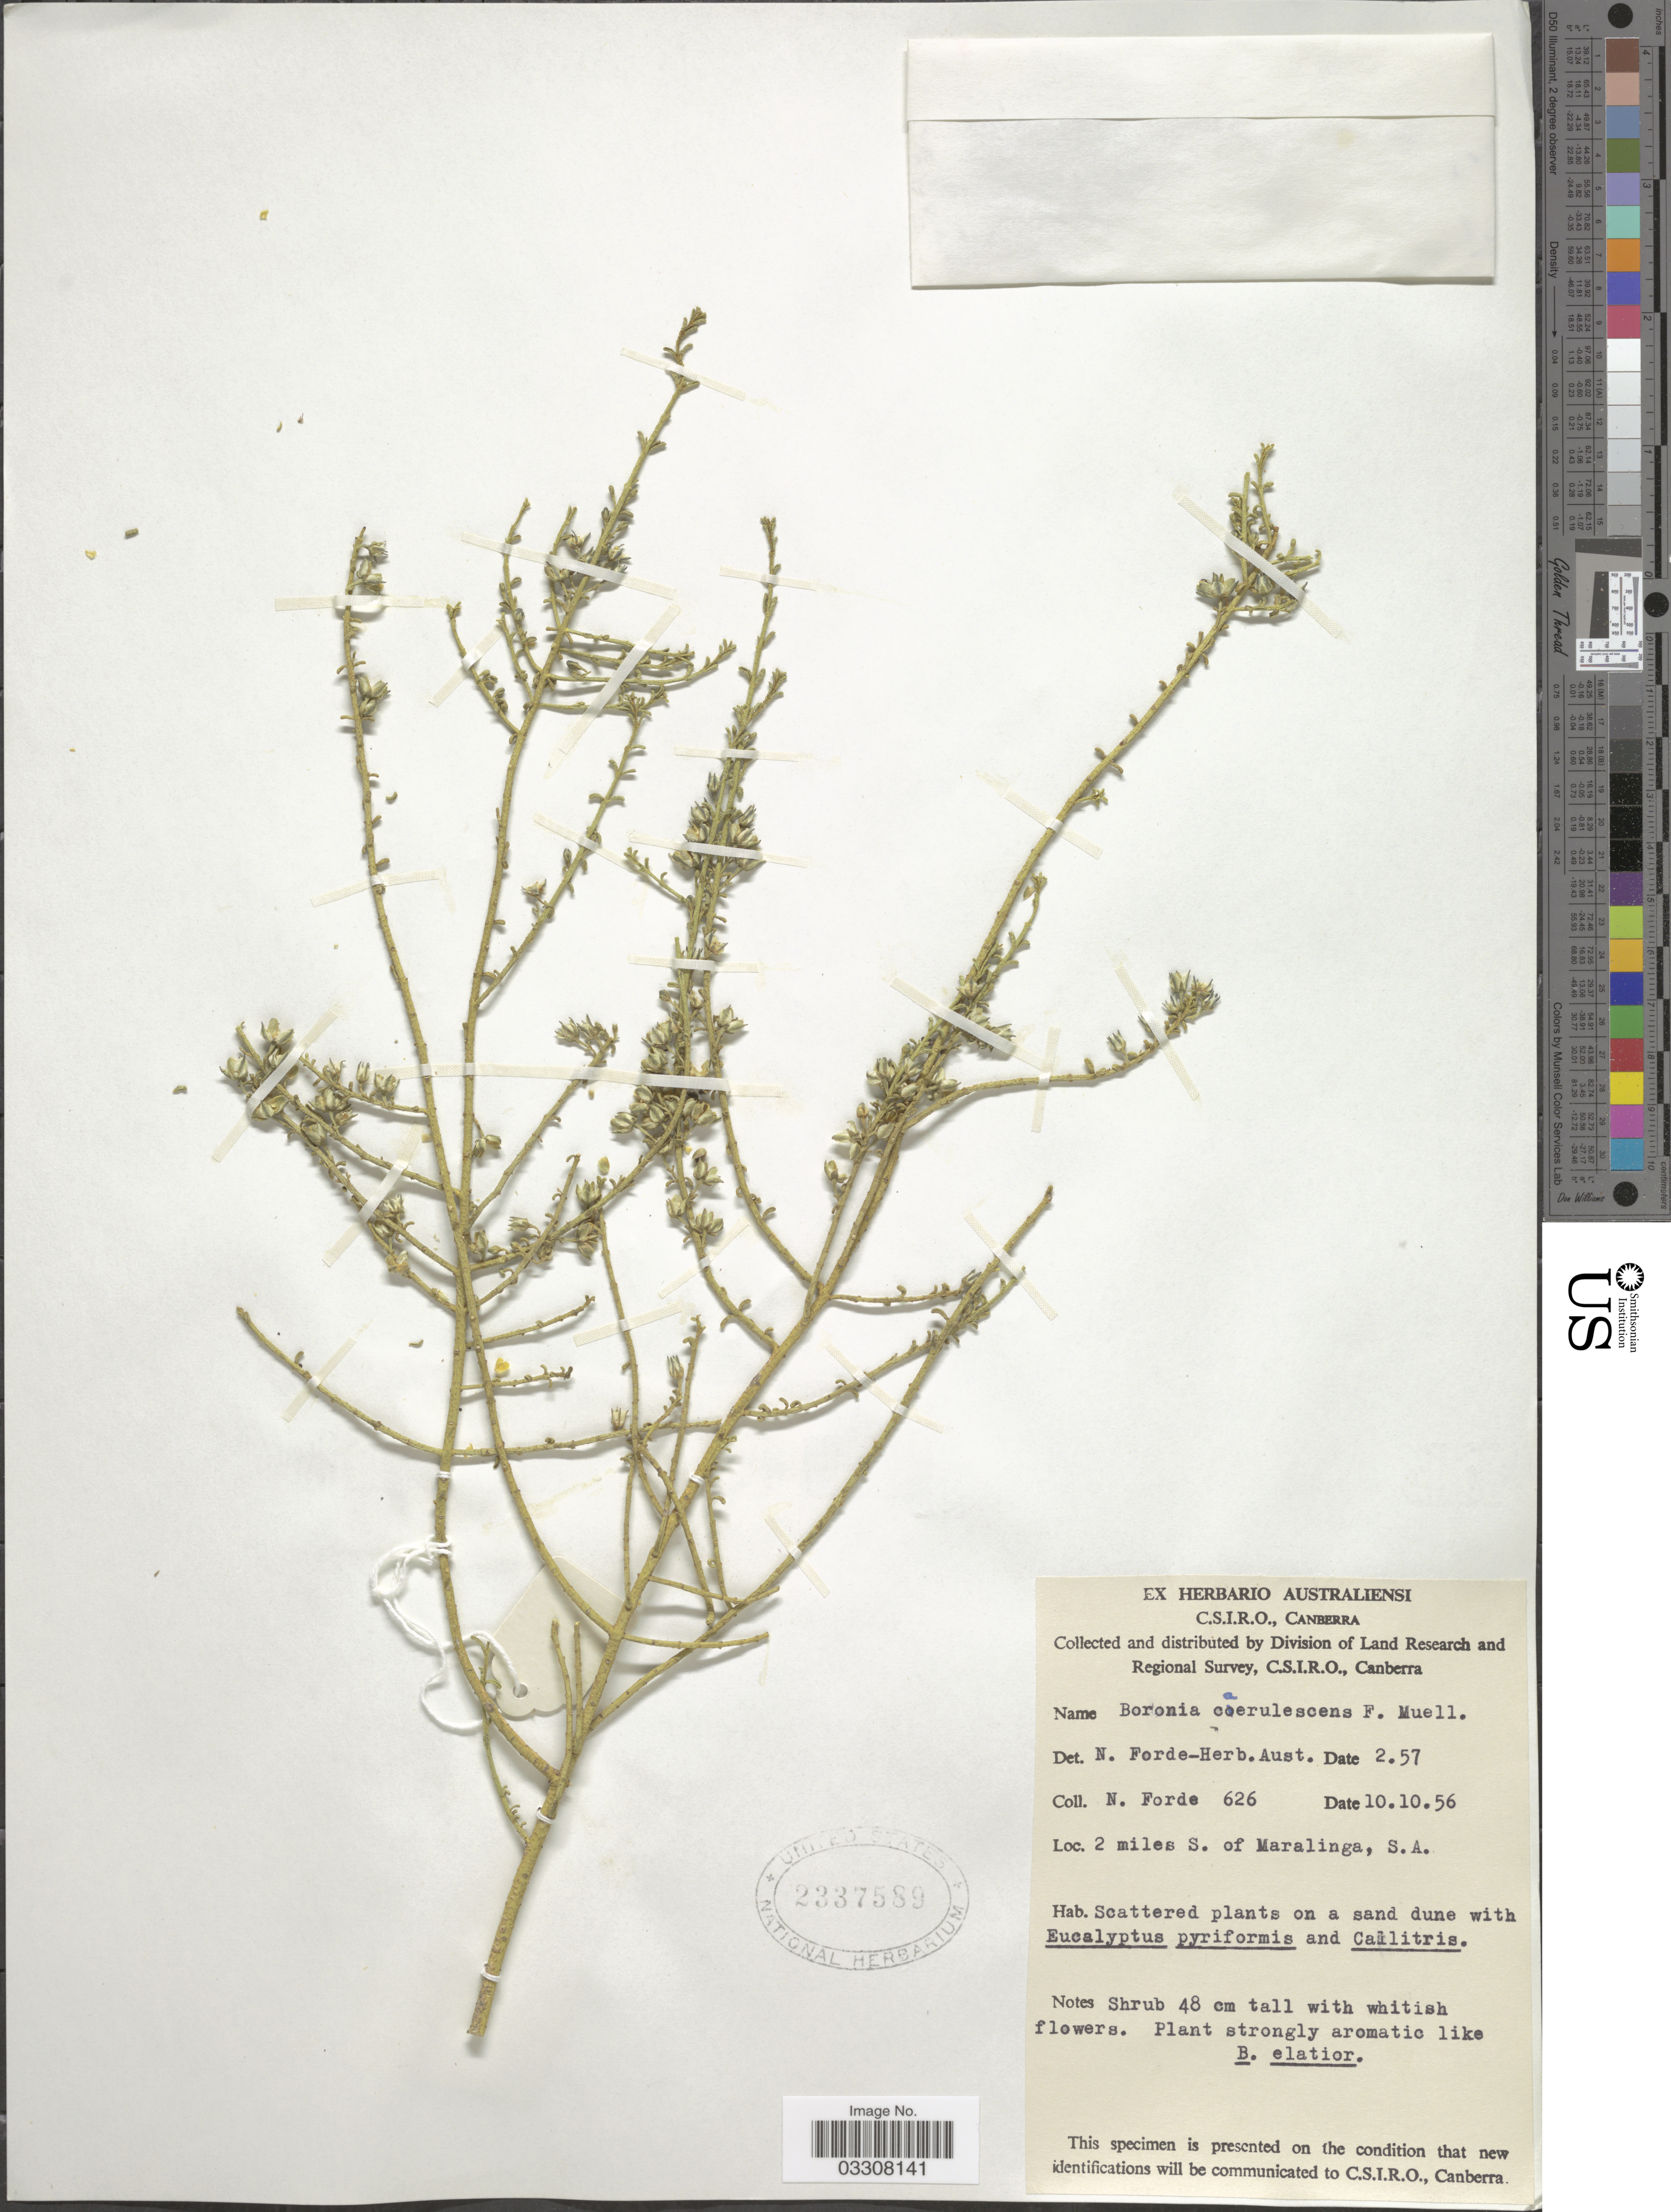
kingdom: Plantae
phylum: Tracheophyta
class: Magnoliopsida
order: Sapindales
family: Rutaceae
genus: Cyanothamnus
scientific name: Cyanothamnus coerulescens subsp. coerulescens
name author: (F. Muell.) Duretto & Heslewood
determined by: Strong, Mark T., (BOT), Smithsonian Institution - National Museum of Natural History (UNITED STATES)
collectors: N. Forde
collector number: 626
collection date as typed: Transcribed d/m/y: 10/10/56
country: Australia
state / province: South Australia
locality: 2 miles S. of Maralinga, S. A.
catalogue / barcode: US 2337589